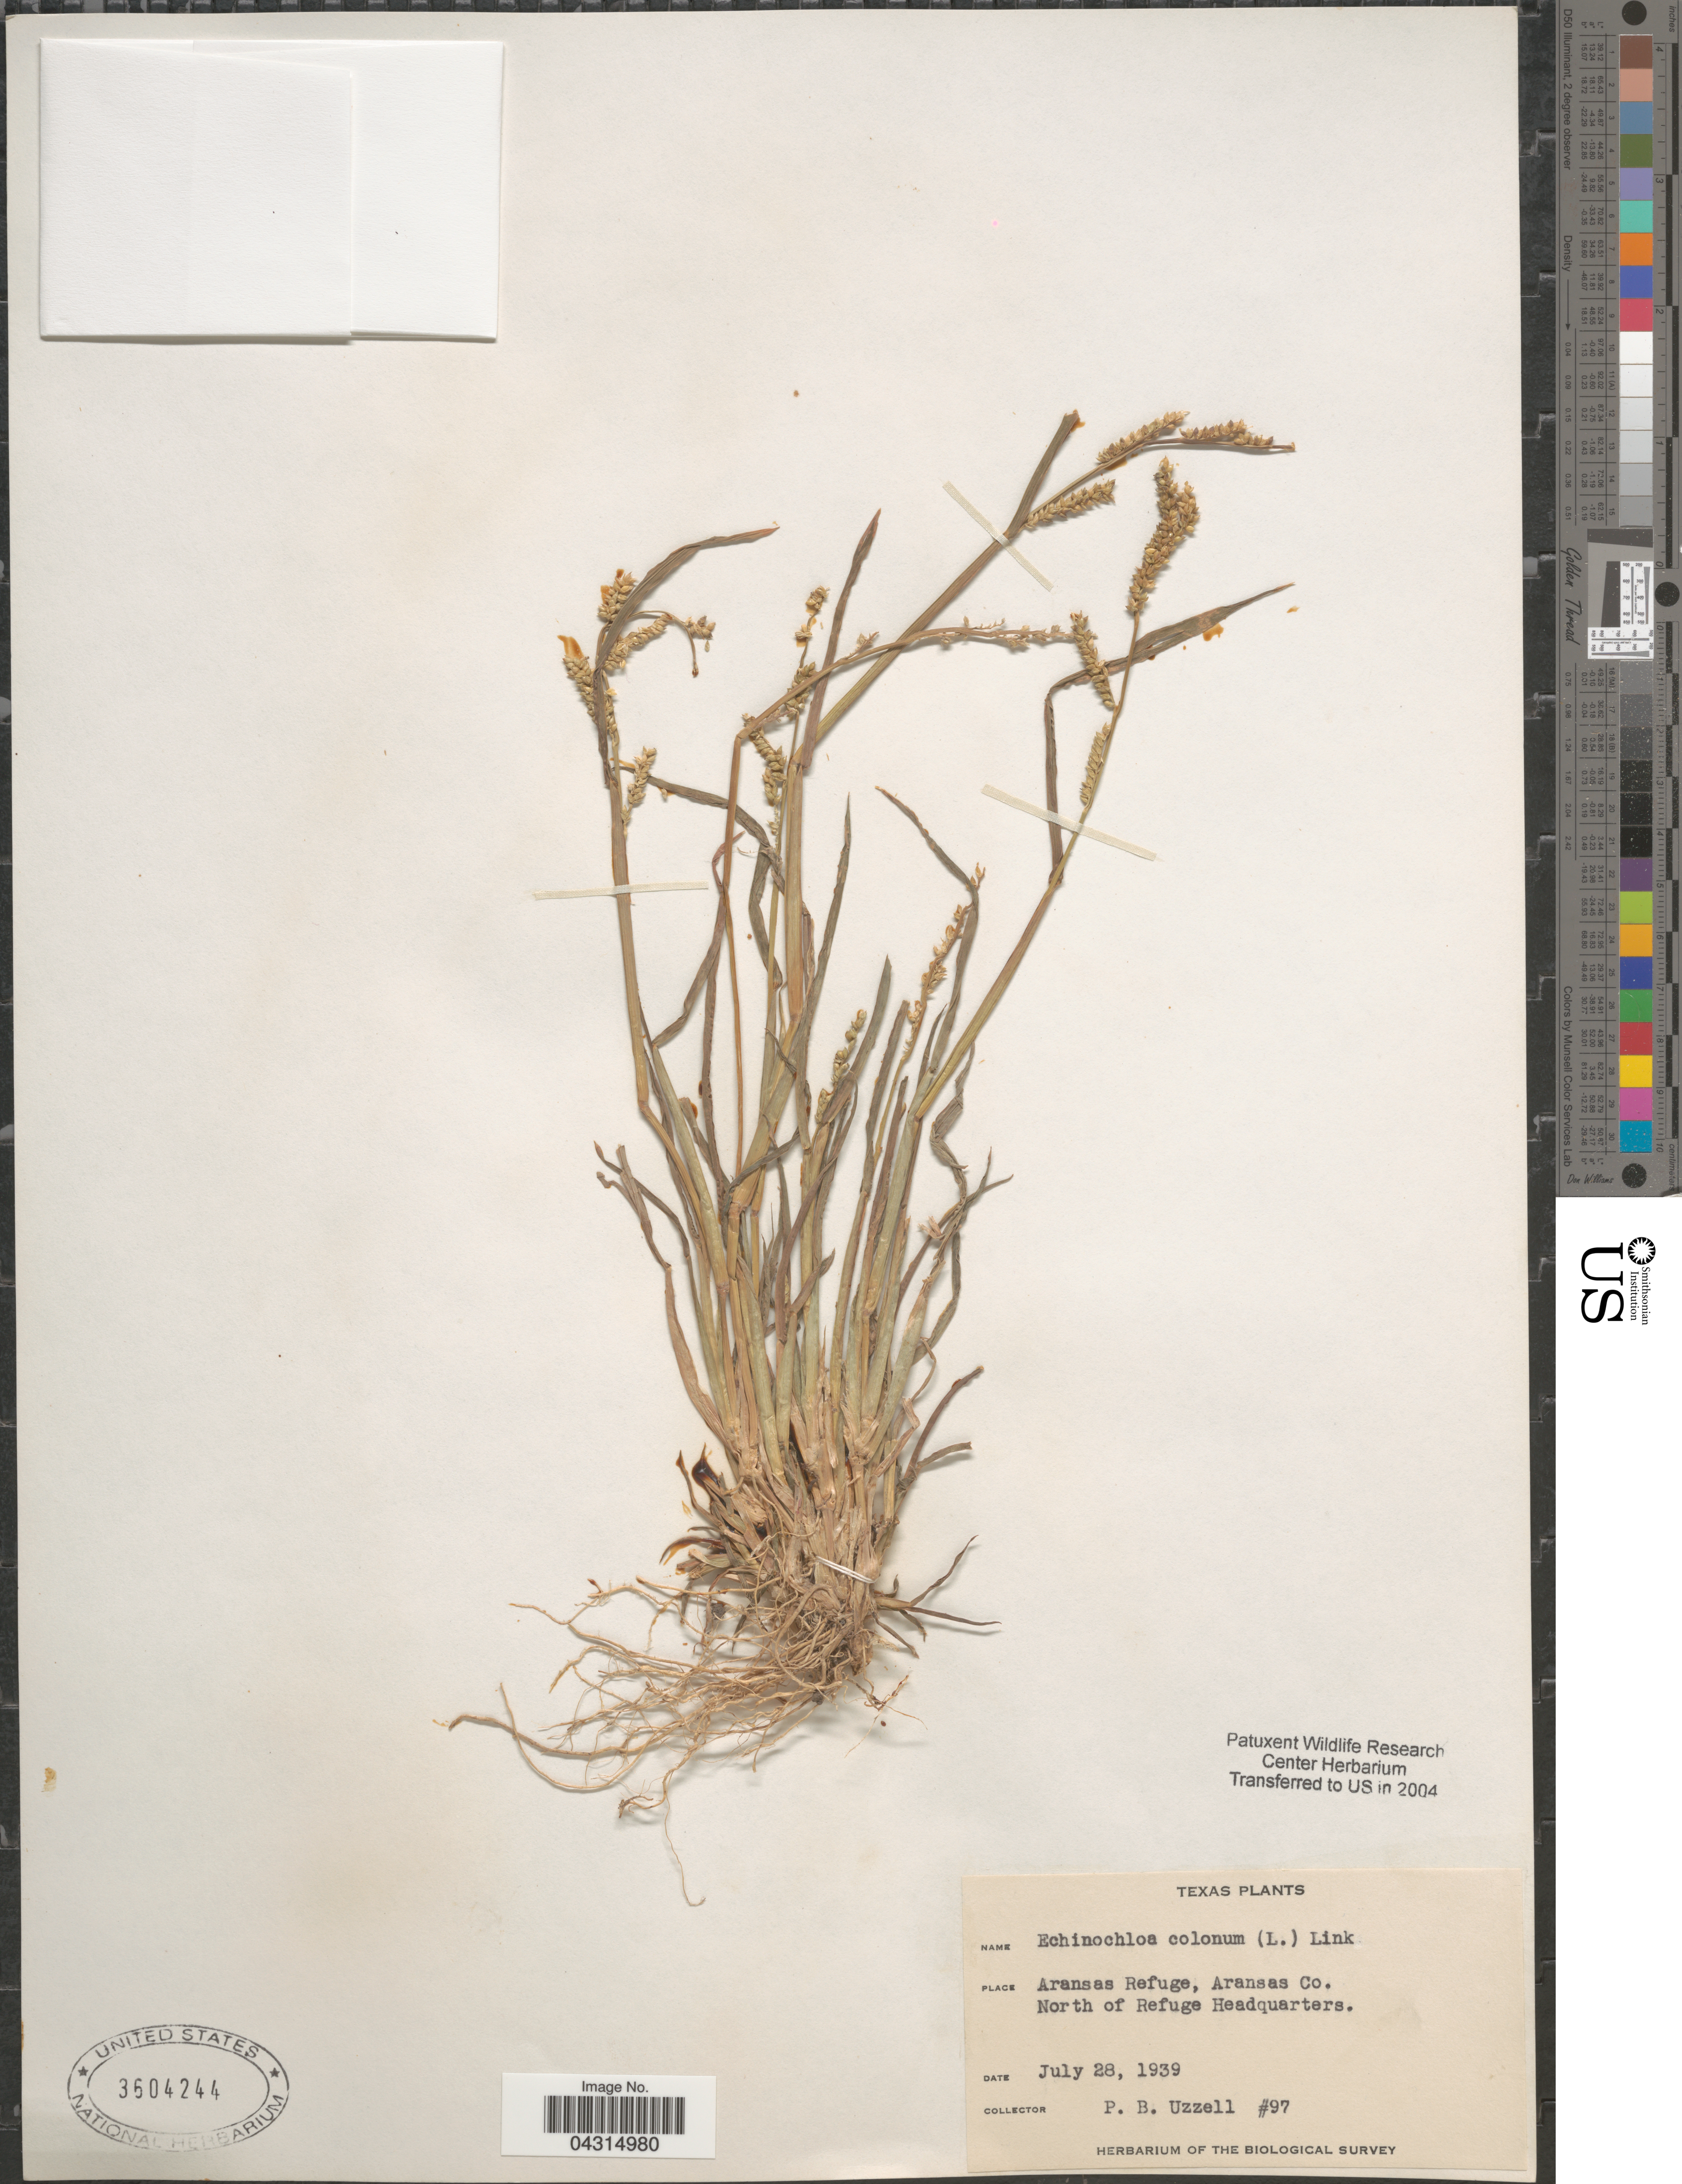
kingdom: Plantae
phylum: Tracheophyta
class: Liliopsida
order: Poales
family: Poaceae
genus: Echinochloa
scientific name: Echinochloa colona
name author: (L.) Link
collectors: P. Uzzell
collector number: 97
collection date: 1939-07-28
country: United States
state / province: Texas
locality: Aransas Refuge, Aransas Co. North of Refuge Headquarters. The Biological Survey.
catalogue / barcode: US 3604244